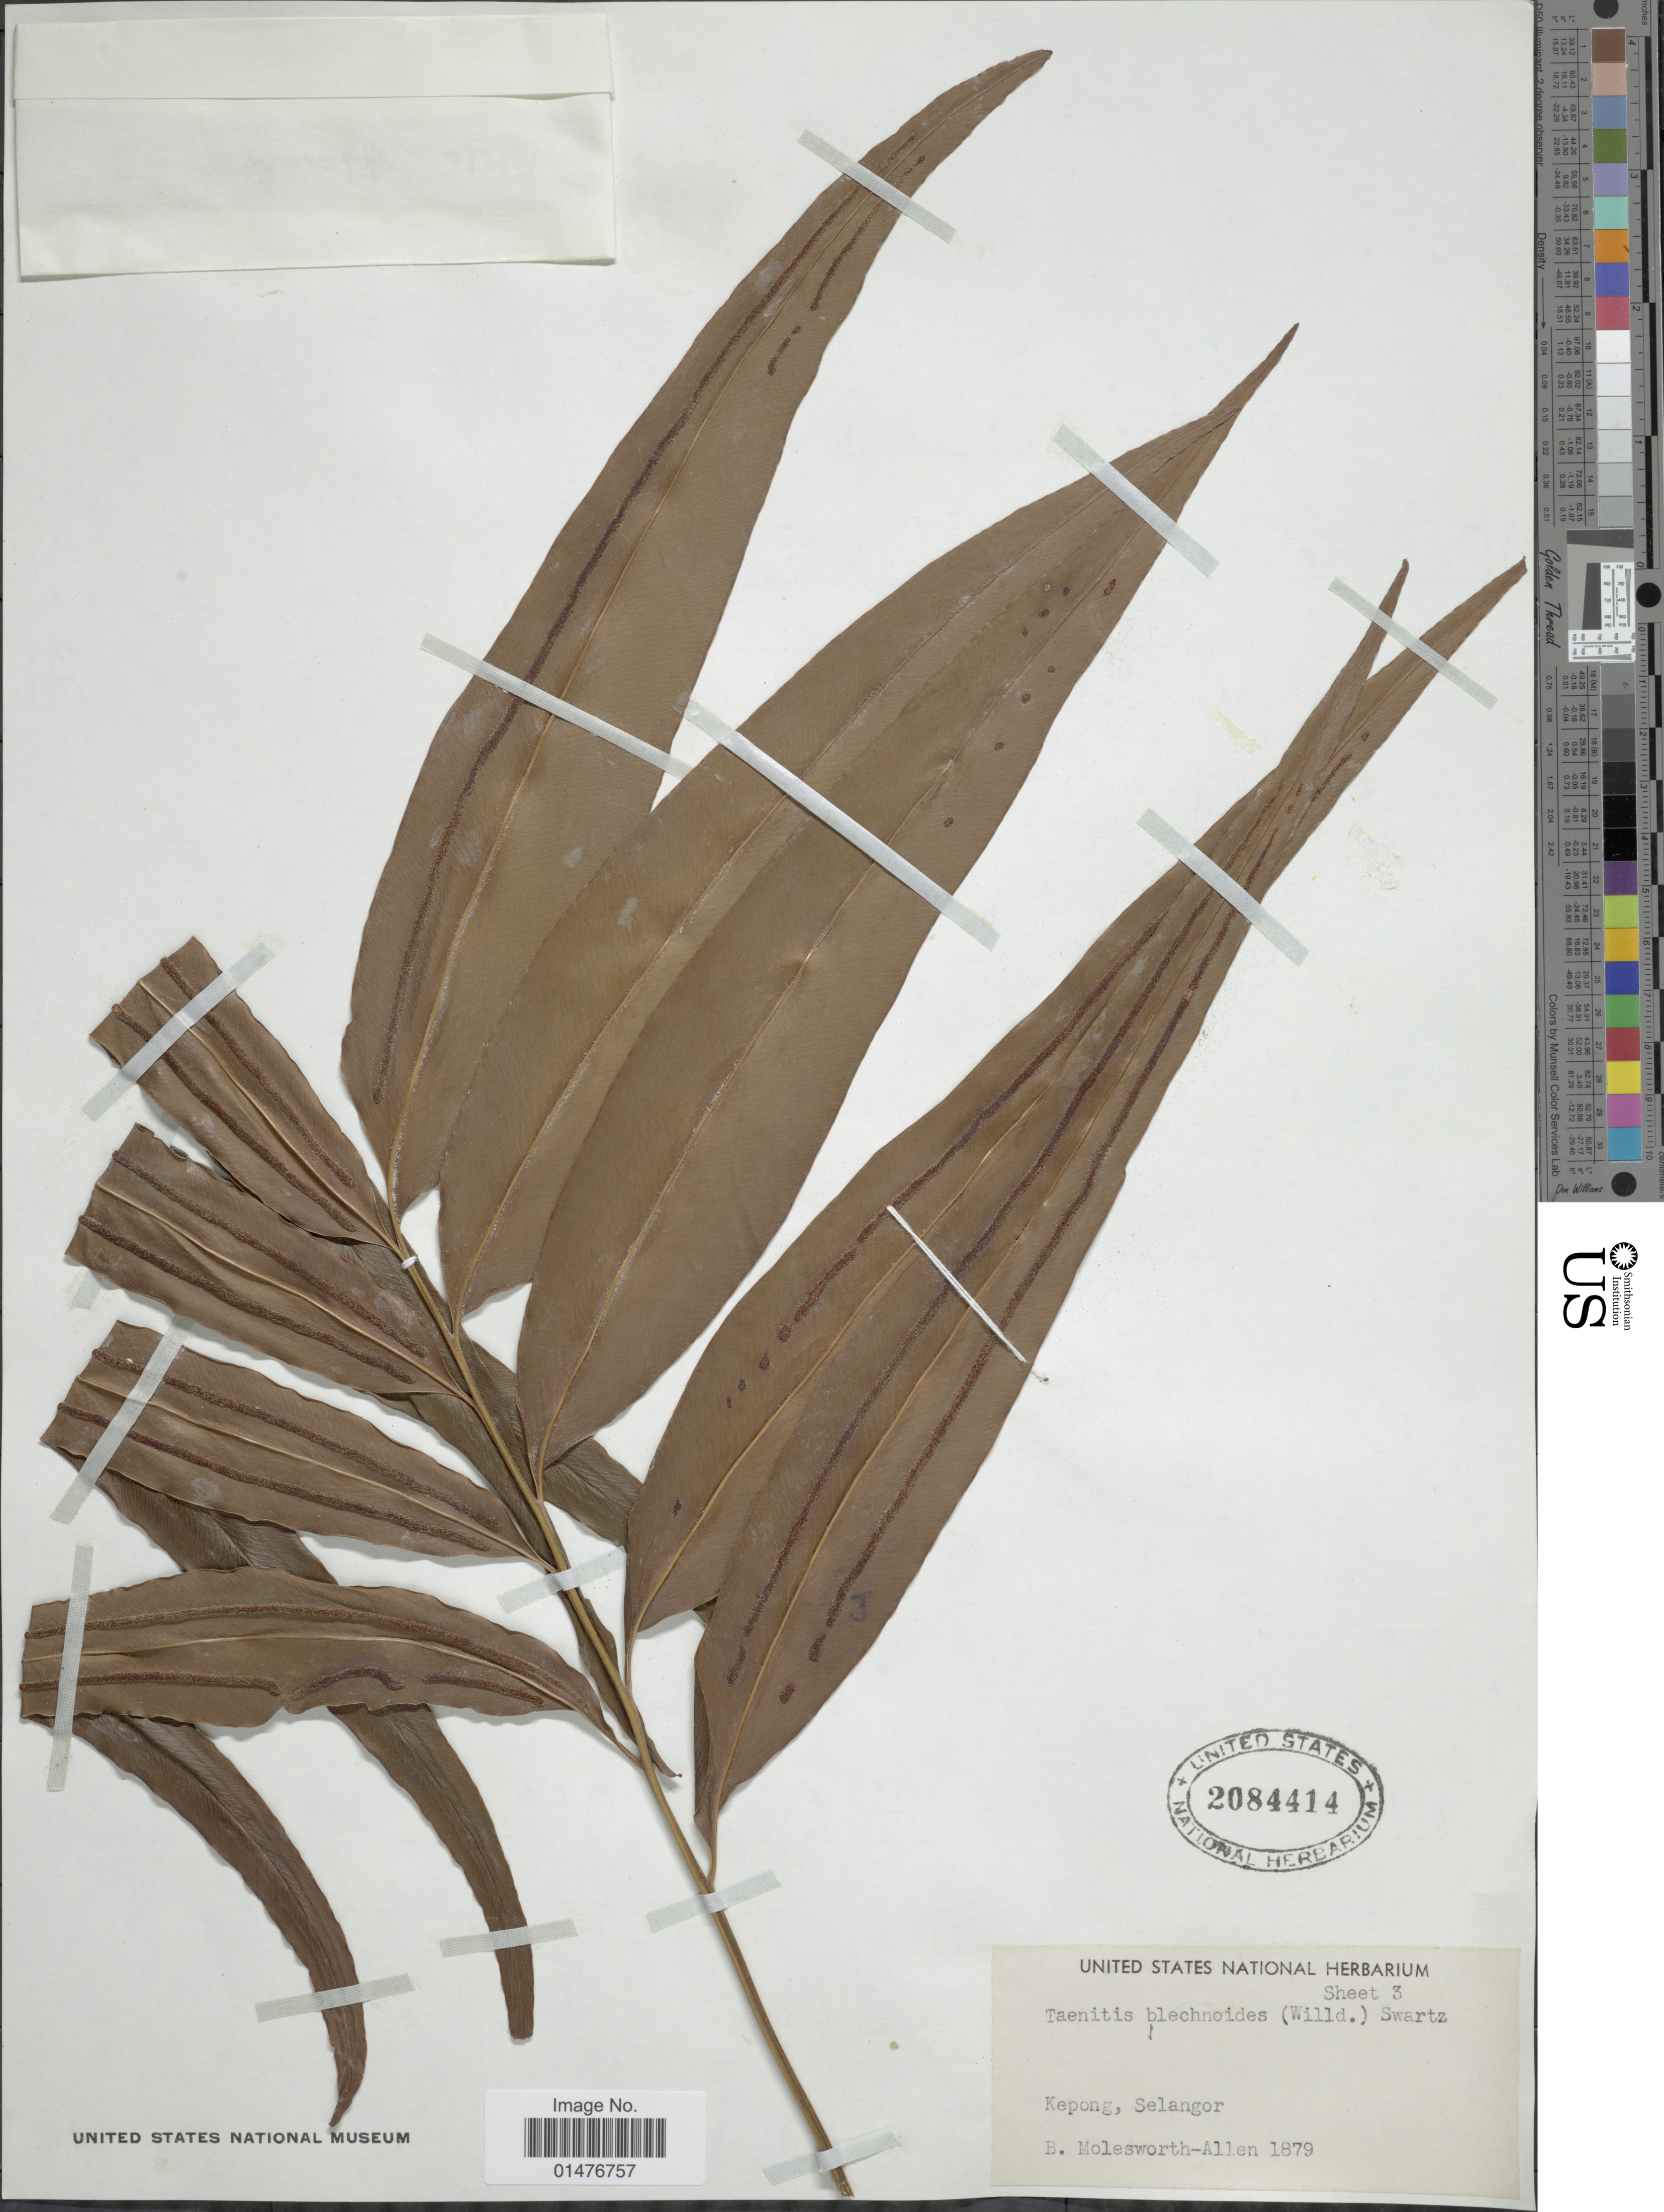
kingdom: Plantae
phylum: Tracheophyta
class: Polypodiopsida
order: Polypodiales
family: Pteridaceae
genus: Taenitis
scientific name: Taenitis blechnoides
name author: (Willd.) Sw.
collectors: B. E. G. Molesworth-Allen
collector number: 1879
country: Malaysia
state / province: Selangor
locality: Kepong, Selangor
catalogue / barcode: US 2084414